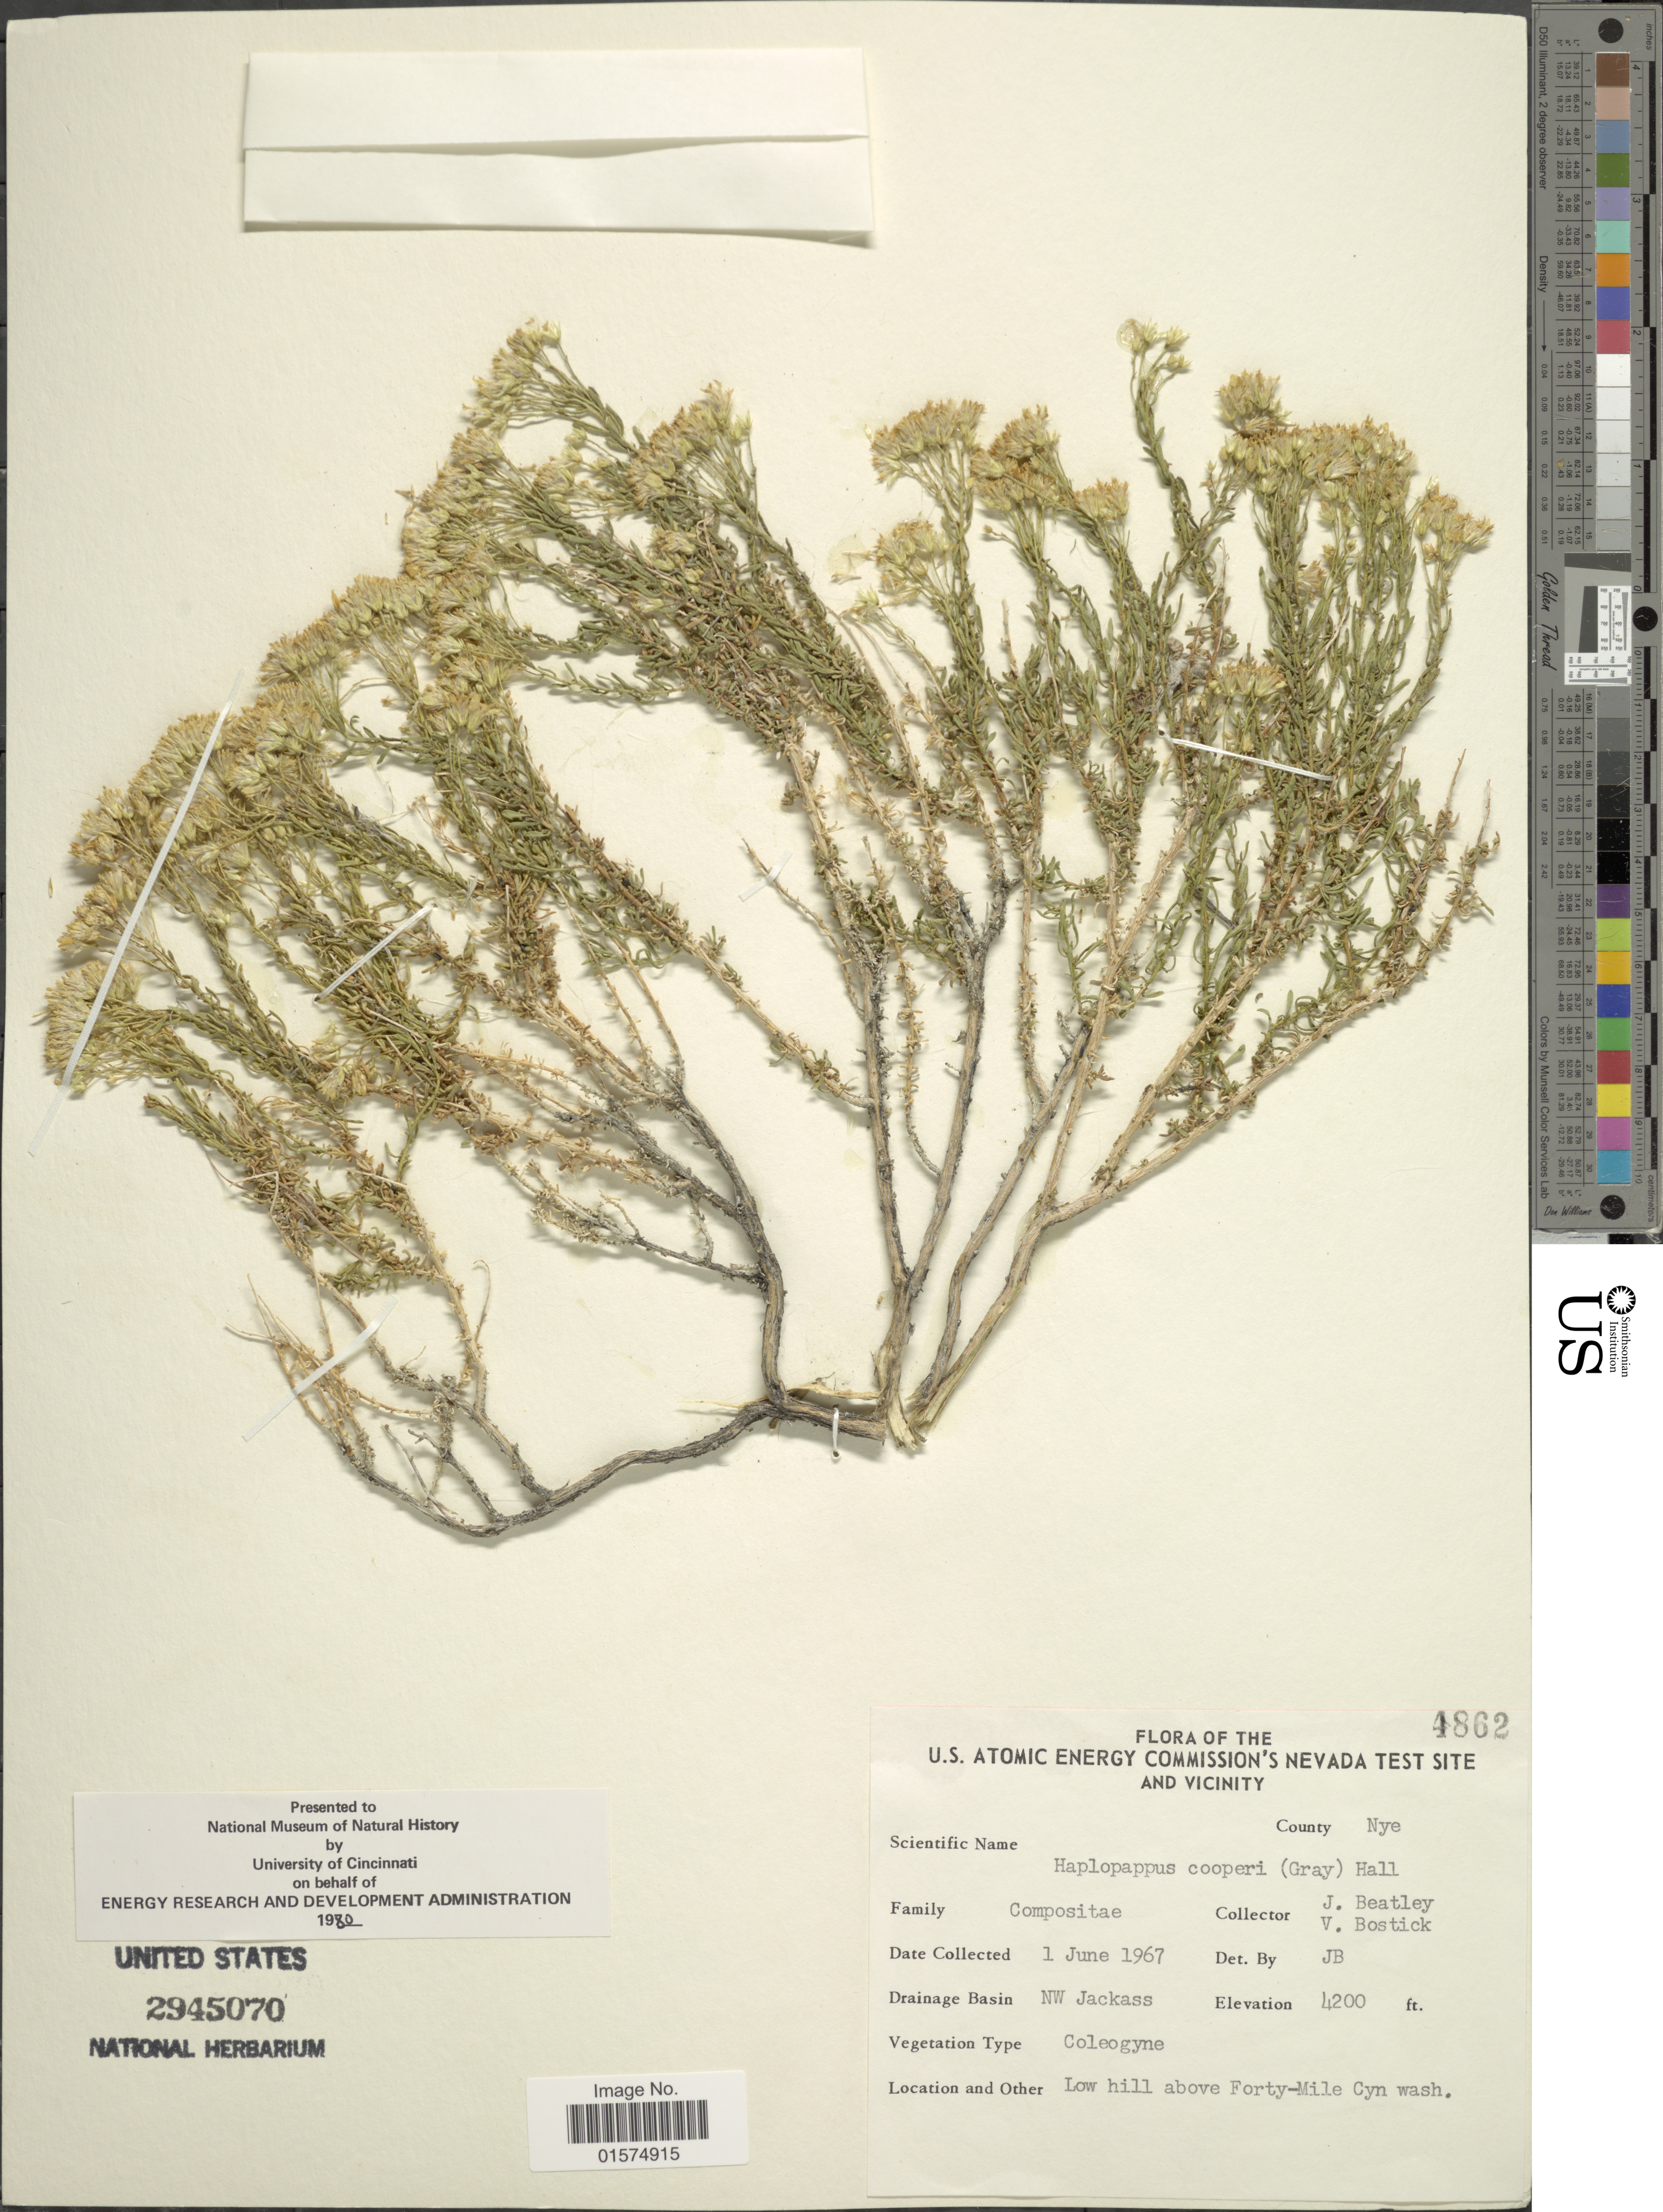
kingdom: Plantae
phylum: Tracheophyta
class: Magnoliopsida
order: Asterales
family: Asteraceae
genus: Ericameria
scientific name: Ericameria cooperi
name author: (A. Gray) Hall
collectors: J. C. Beatley & V. Bostick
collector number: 4862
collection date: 1967-06-01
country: United States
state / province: Nevada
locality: U.S. Atomic Energy Commission's Nevada Test Site and vicinity. County Nye. Drainage Basin NW Jackass. Low hill above Forty-Mile Cyn wash.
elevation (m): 1280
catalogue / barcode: US 2945070